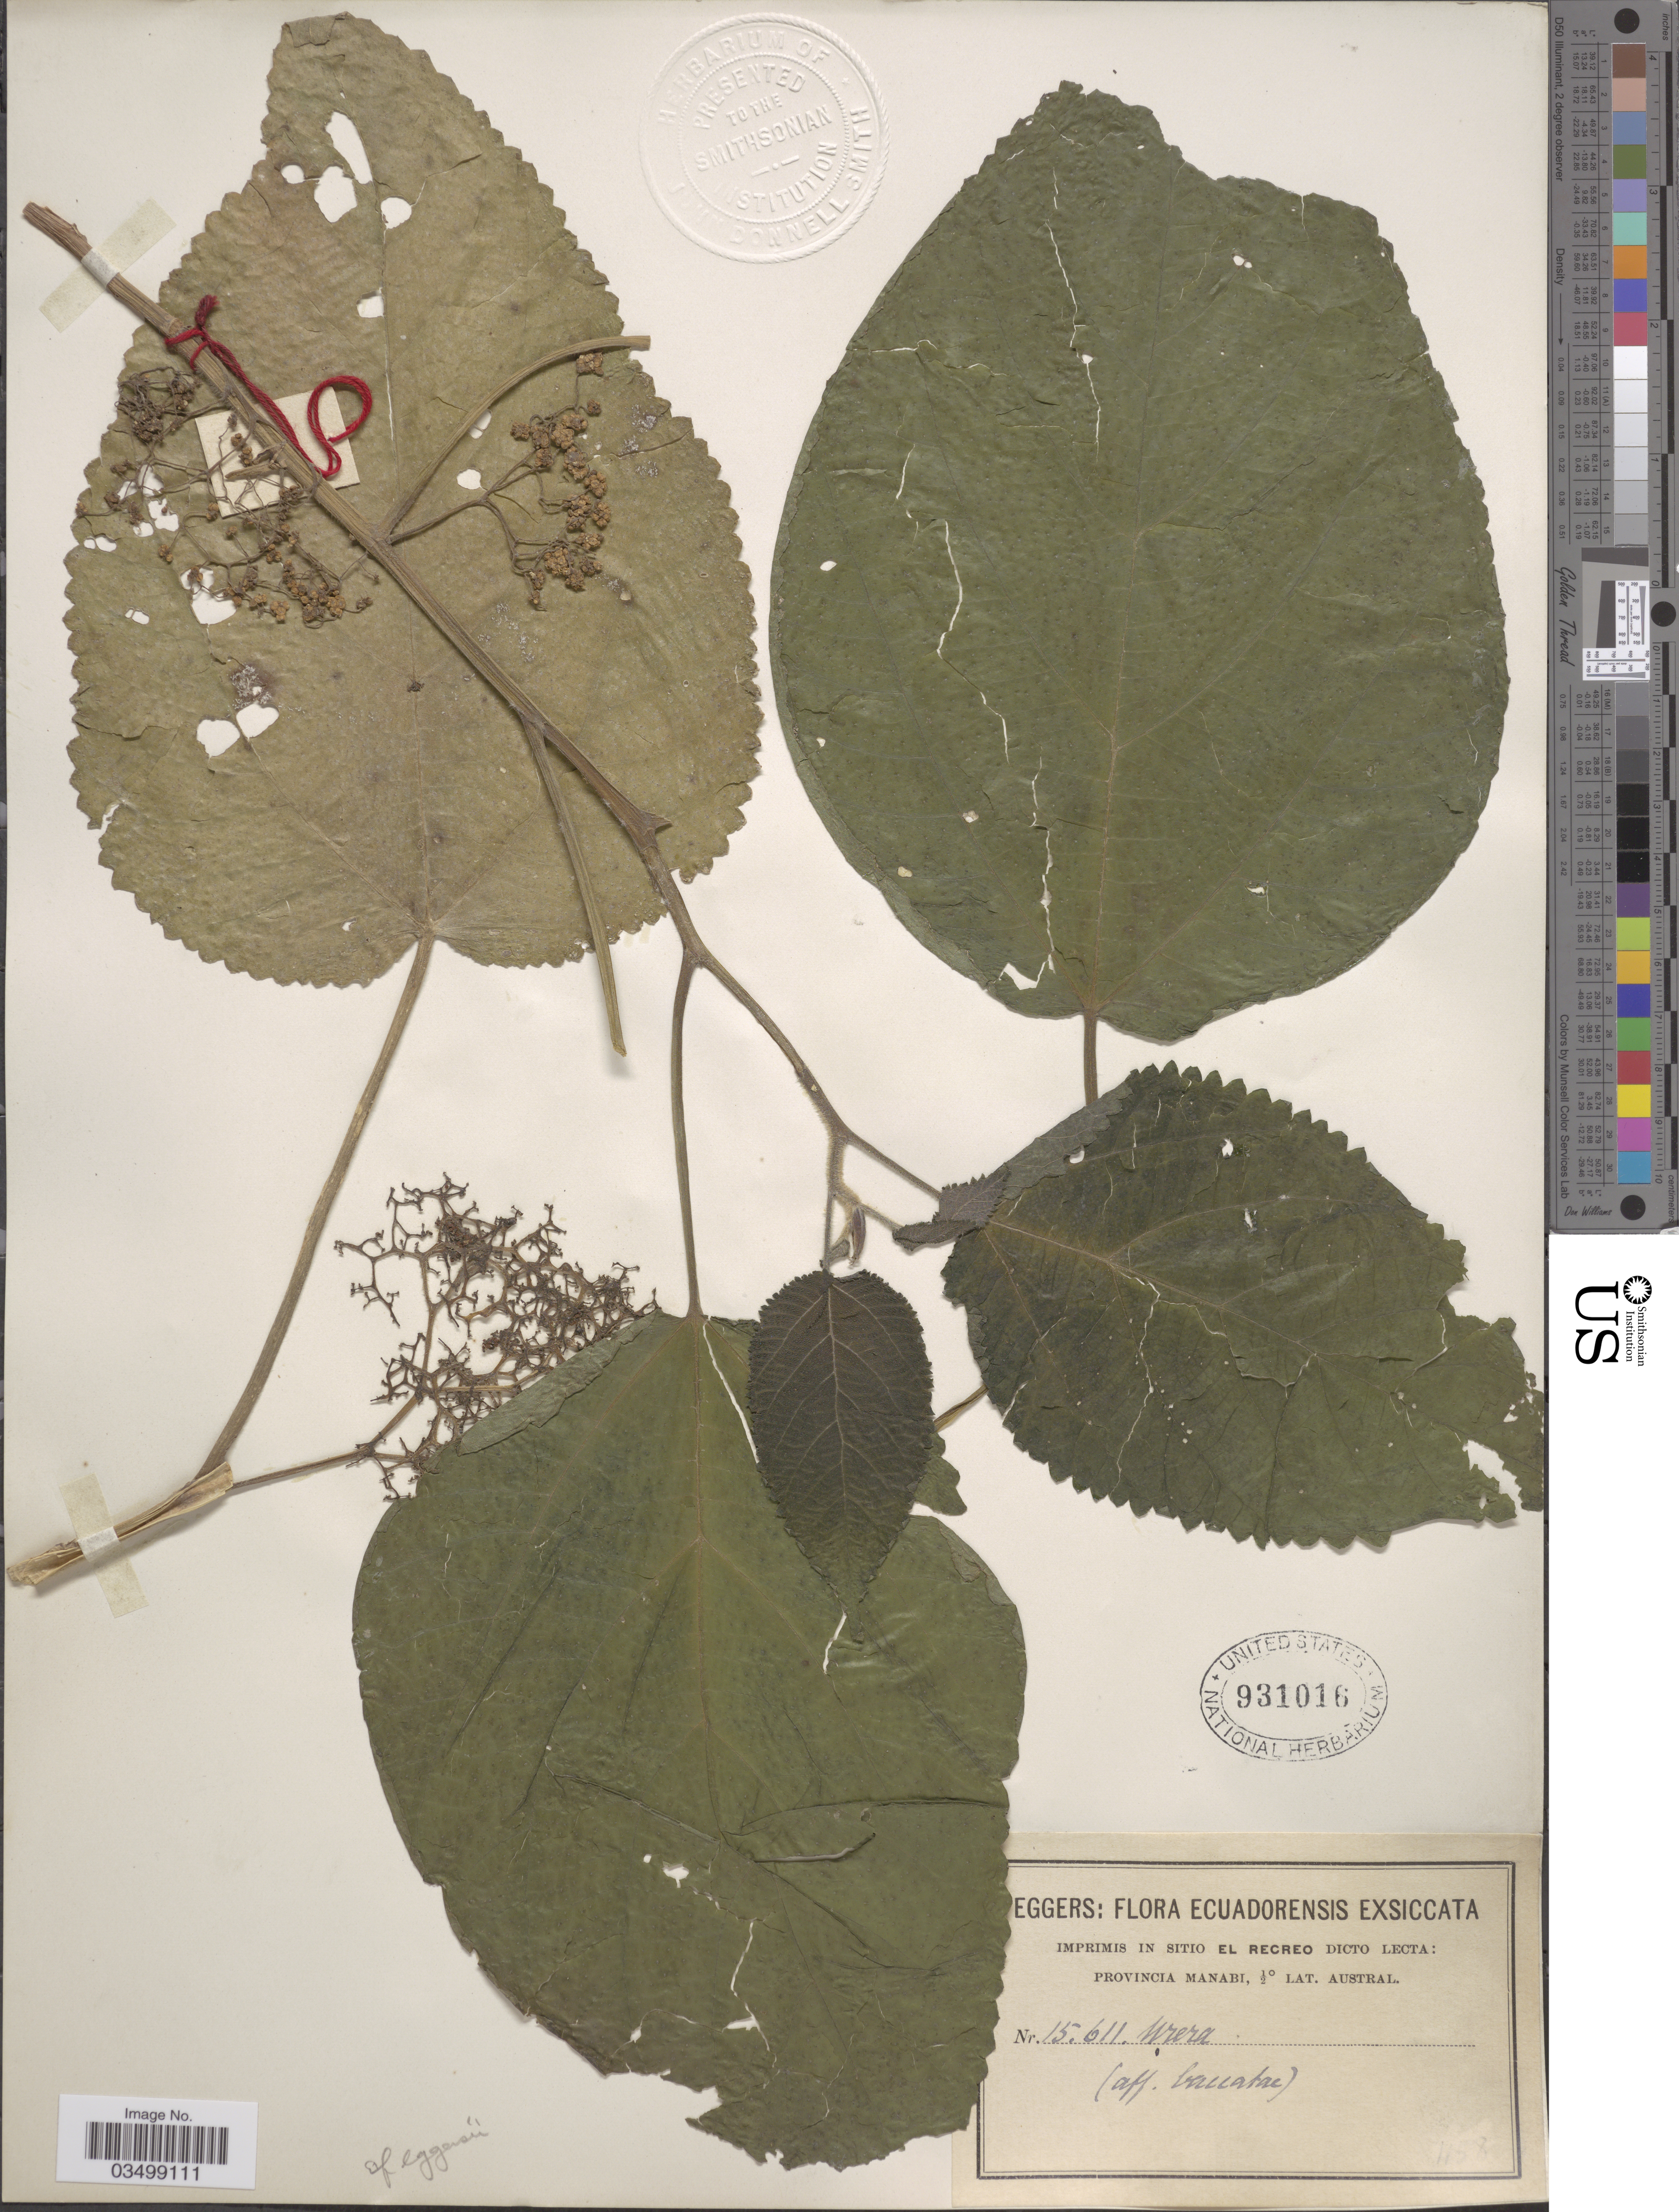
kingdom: Plantae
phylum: Tracheophyta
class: Magnoliopsida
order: Rosales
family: Urticaceae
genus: Urera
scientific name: Urera eggersii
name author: Hieron.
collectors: -. Eggers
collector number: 15611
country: Ecuador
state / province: Manabí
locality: Imprimis in sitio El Recreo.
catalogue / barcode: US 931016